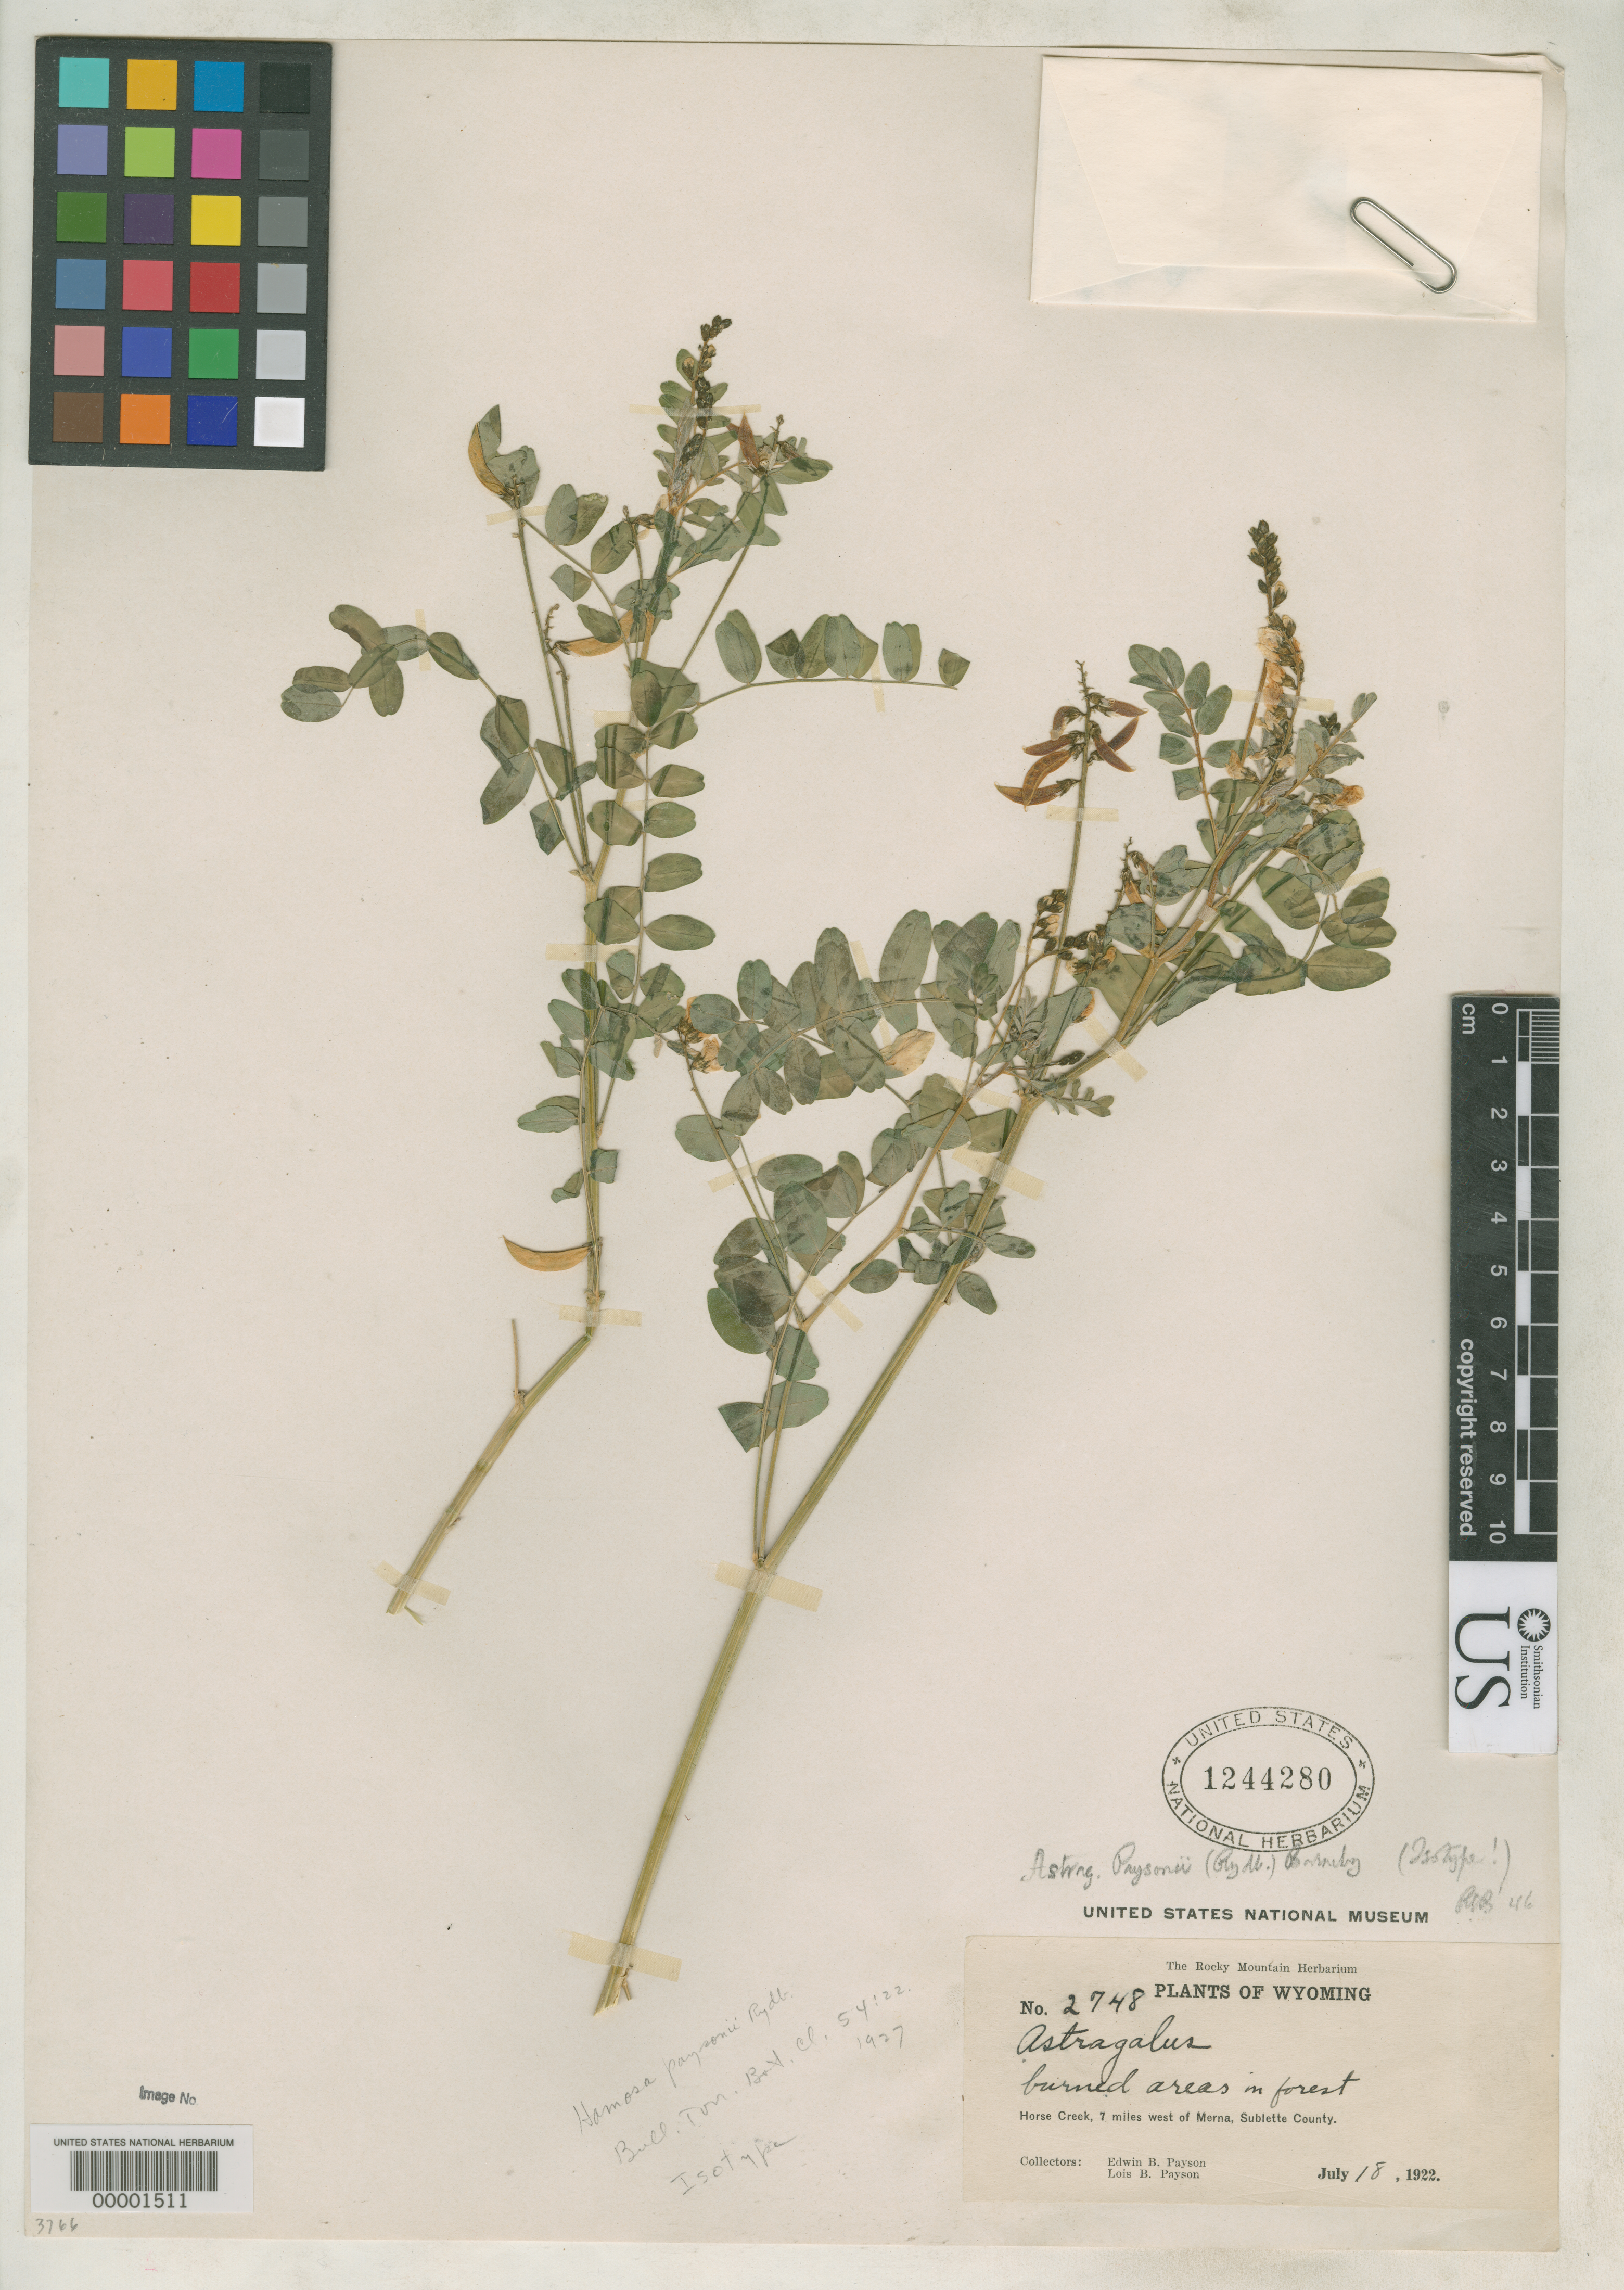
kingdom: Plantae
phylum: Tracheophyta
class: Magnoliopsida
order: Fabales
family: Fabaceae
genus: Hamosa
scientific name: Hamosa paysonii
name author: Rydb.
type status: Isotype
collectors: E. B. Payson & L. Payson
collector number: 2748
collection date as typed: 18 Jul 1922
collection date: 1922-07-18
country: United States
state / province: Wyoming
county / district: Sublette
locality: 7 mi W of Meina.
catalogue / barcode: US 1244280